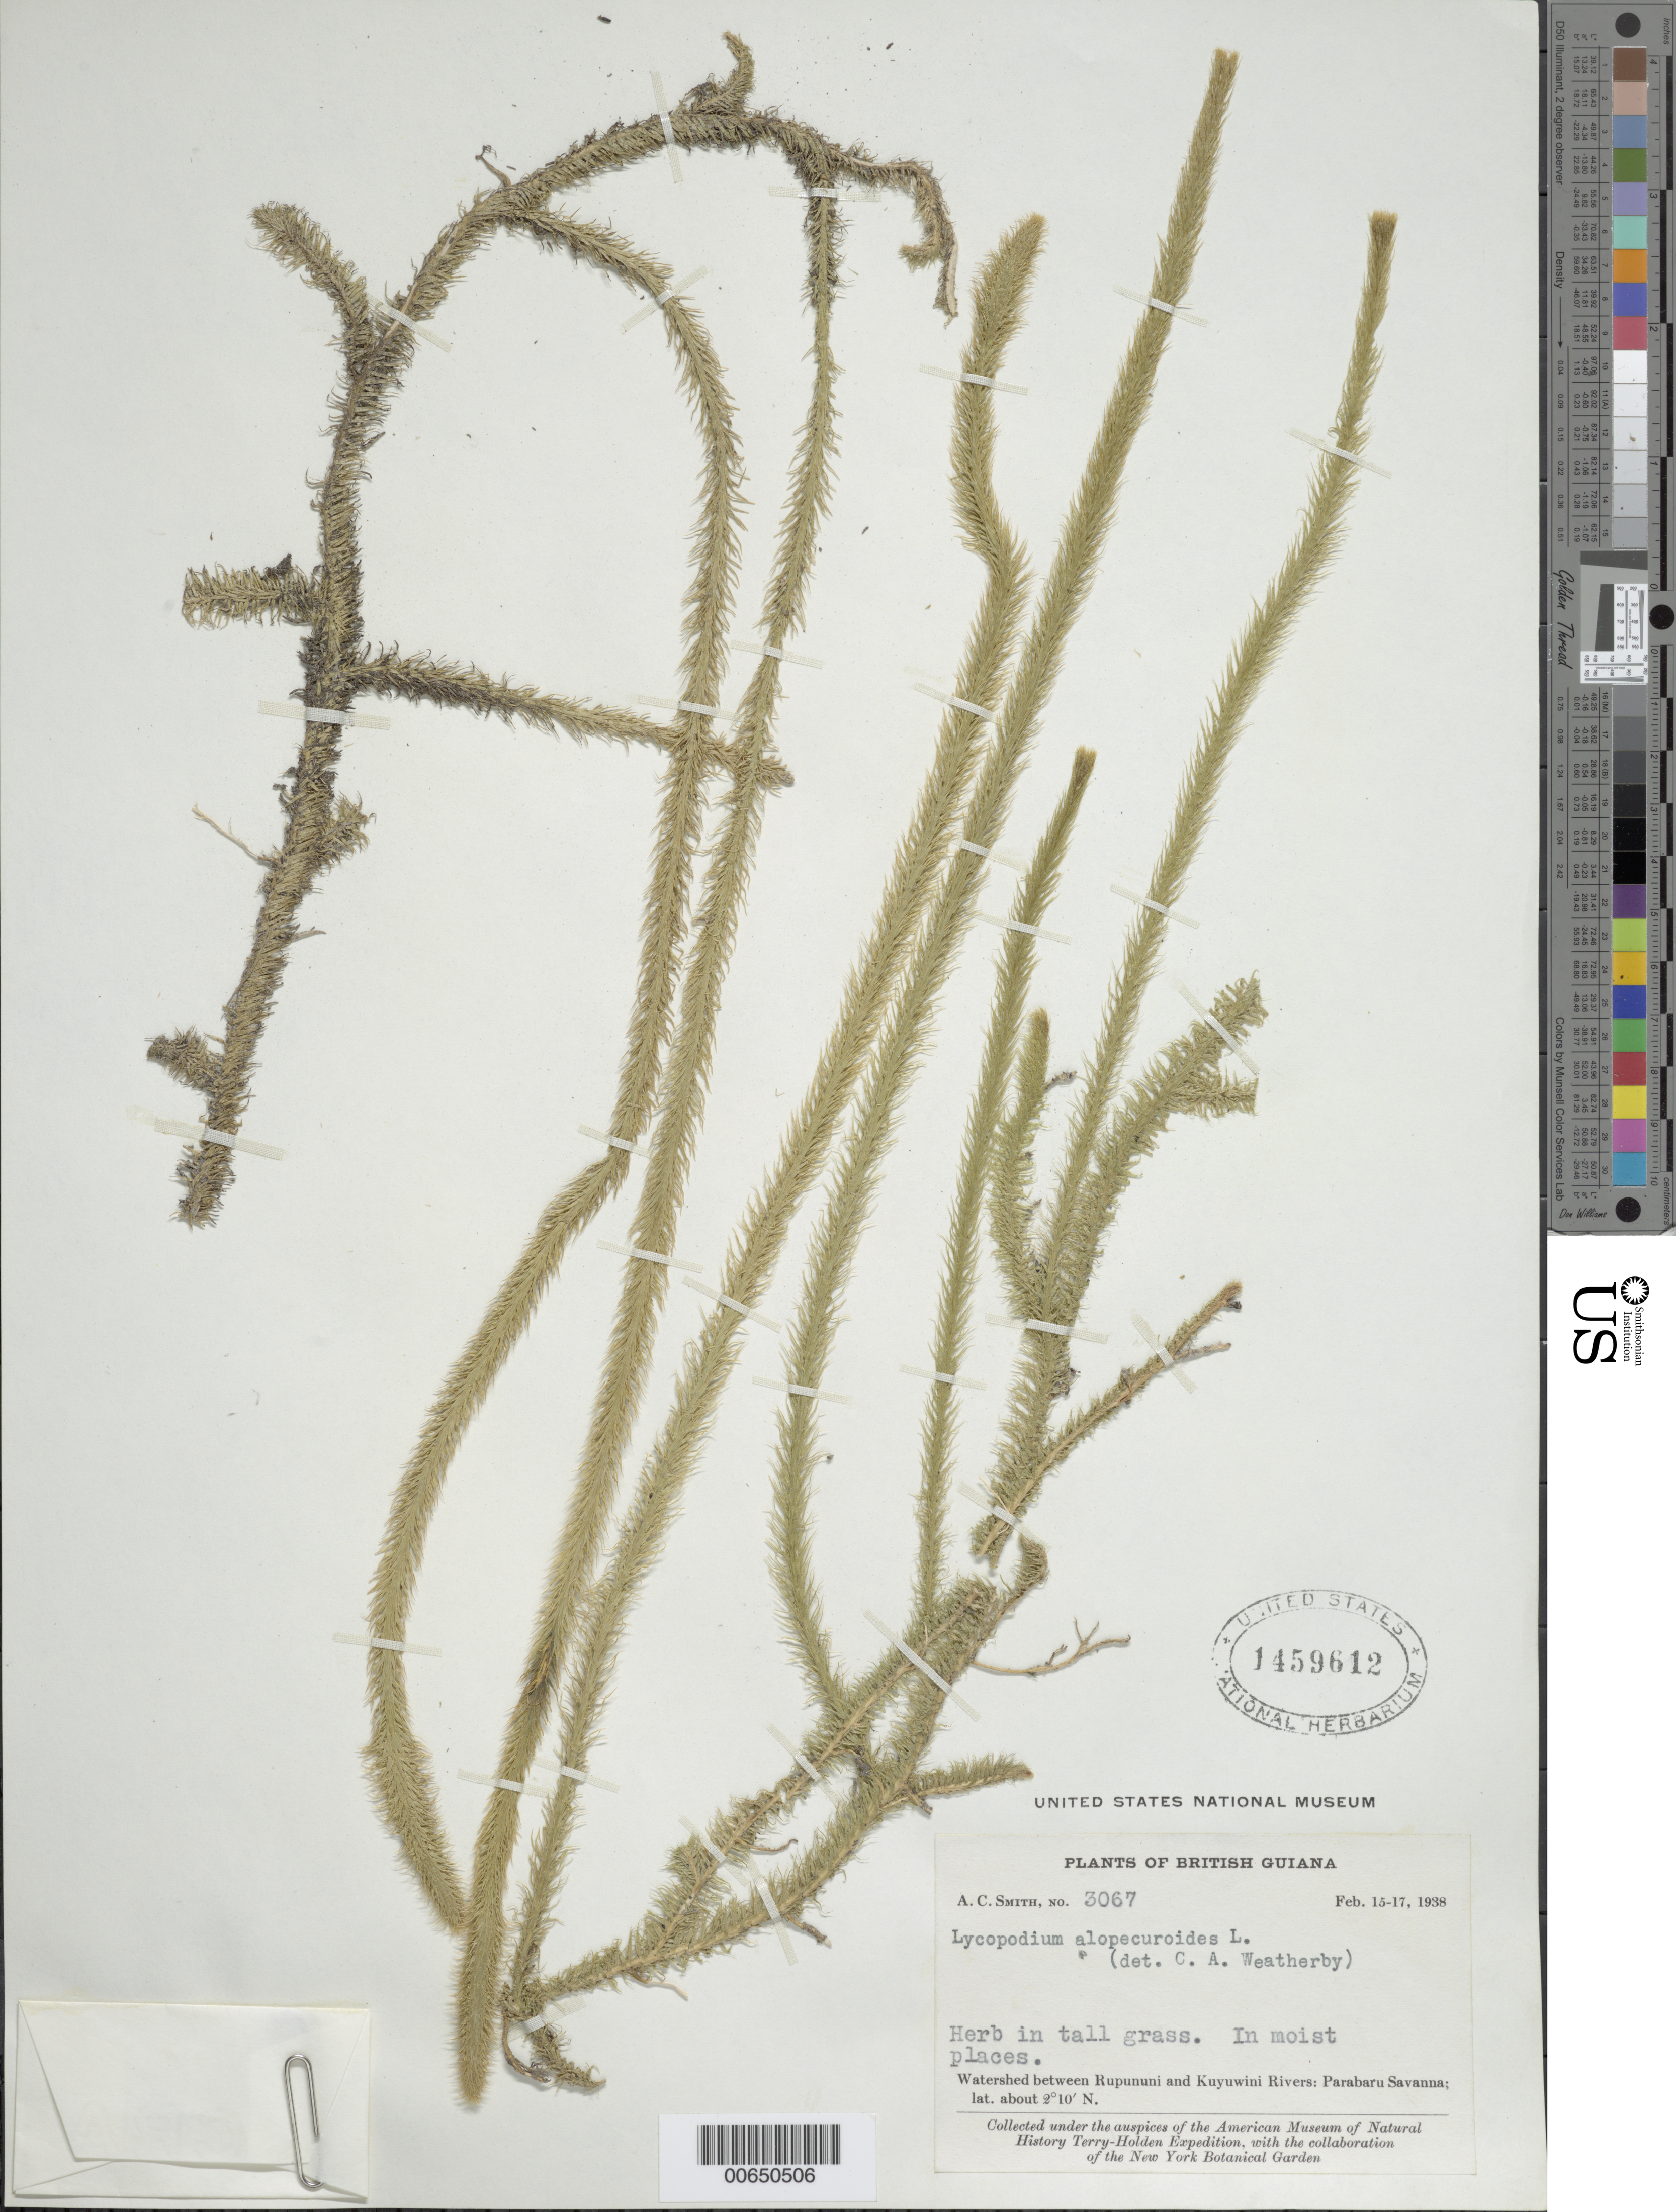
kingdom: Plantae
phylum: Tracheophyta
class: Lycopodiopsida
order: Lycopodiales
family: Lycopodiaceae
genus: Lycopodiella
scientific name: Lycopodiella alopecuroides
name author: (L.) Cranfill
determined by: Weatherby, C. A.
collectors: A. C. Smith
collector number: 3067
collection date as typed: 15-Feb-38 to 17-Feb-38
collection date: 1938-02-15/1938-02-17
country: Guyana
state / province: U. Takutu-U. Essequibo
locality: Rupununi R., watershed between it and Kuyuwini R; Parabaru Savanna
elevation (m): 900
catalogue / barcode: US 1459612